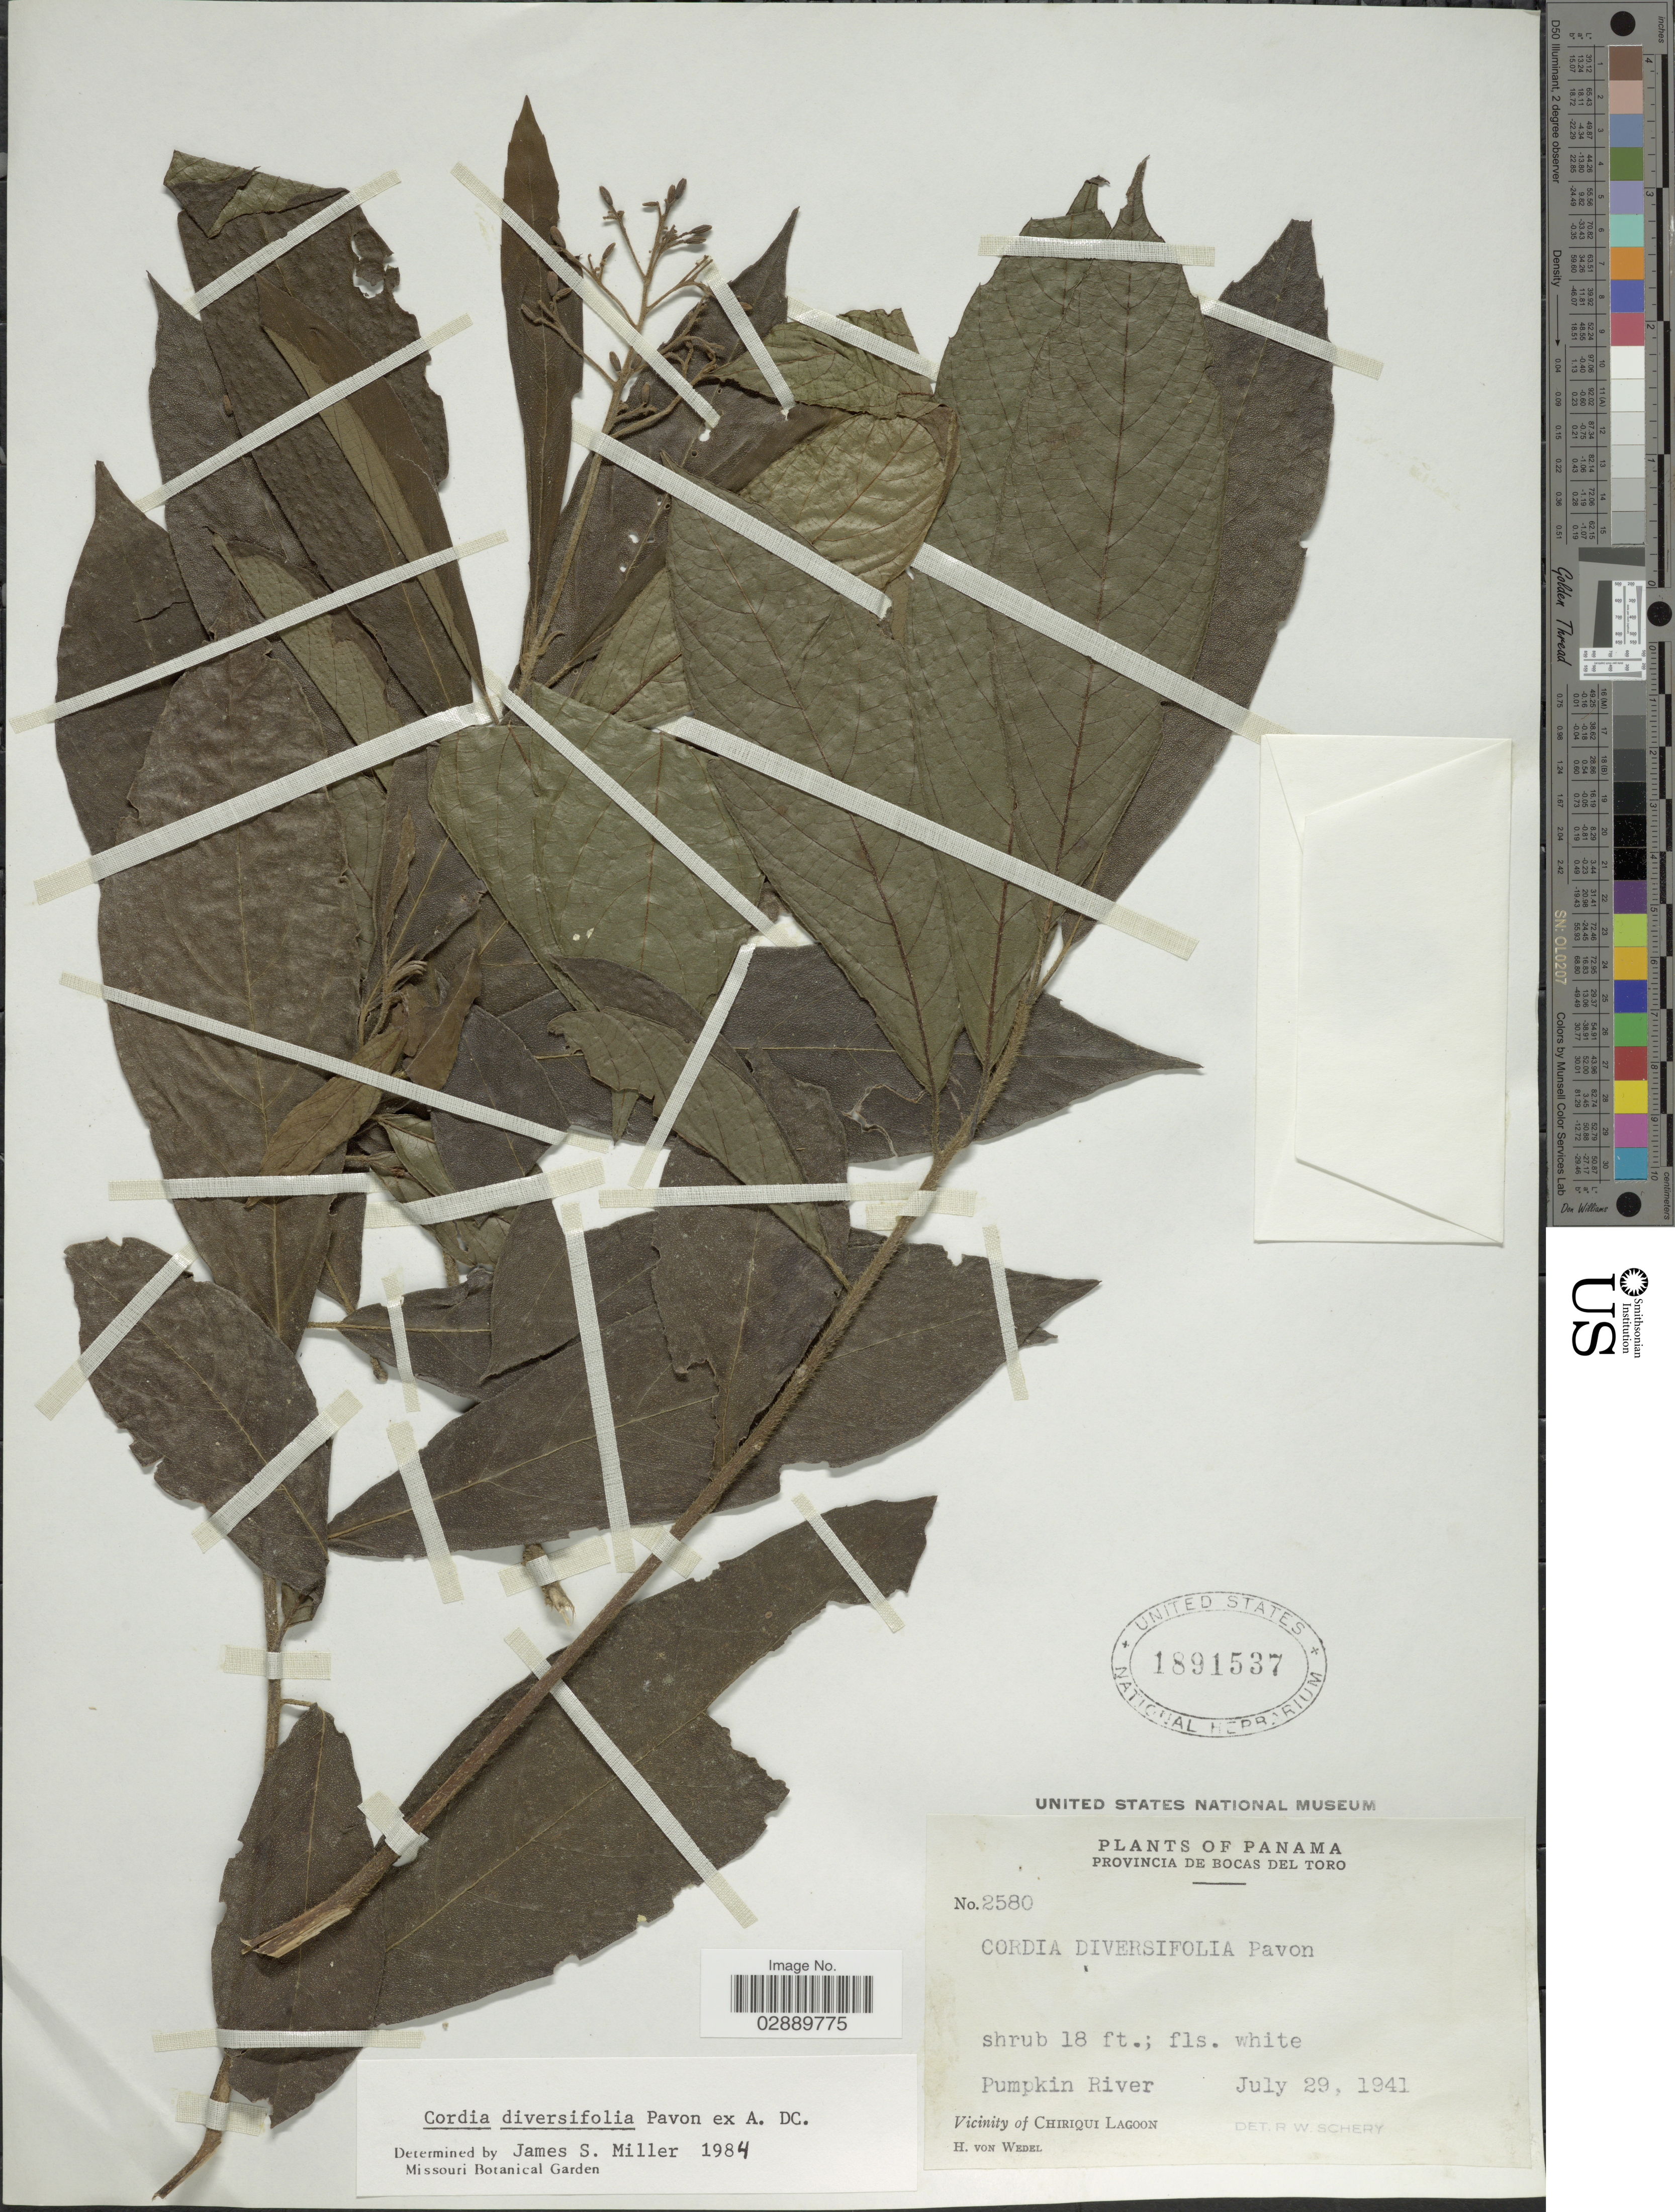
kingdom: Plantae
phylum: Tracheophyta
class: Magnoliopsida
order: Boraginales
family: Cordiaceae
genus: Cordia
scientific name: Cordia diversifolia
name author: Pav. ex DC.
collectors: H. von Wedel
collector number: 2580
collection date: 1941-07-29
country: Panama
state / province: Bocas del Toro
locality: Pumpkin River. Vicinity of Chiriqui Lagoon.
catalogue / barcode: US 1891537